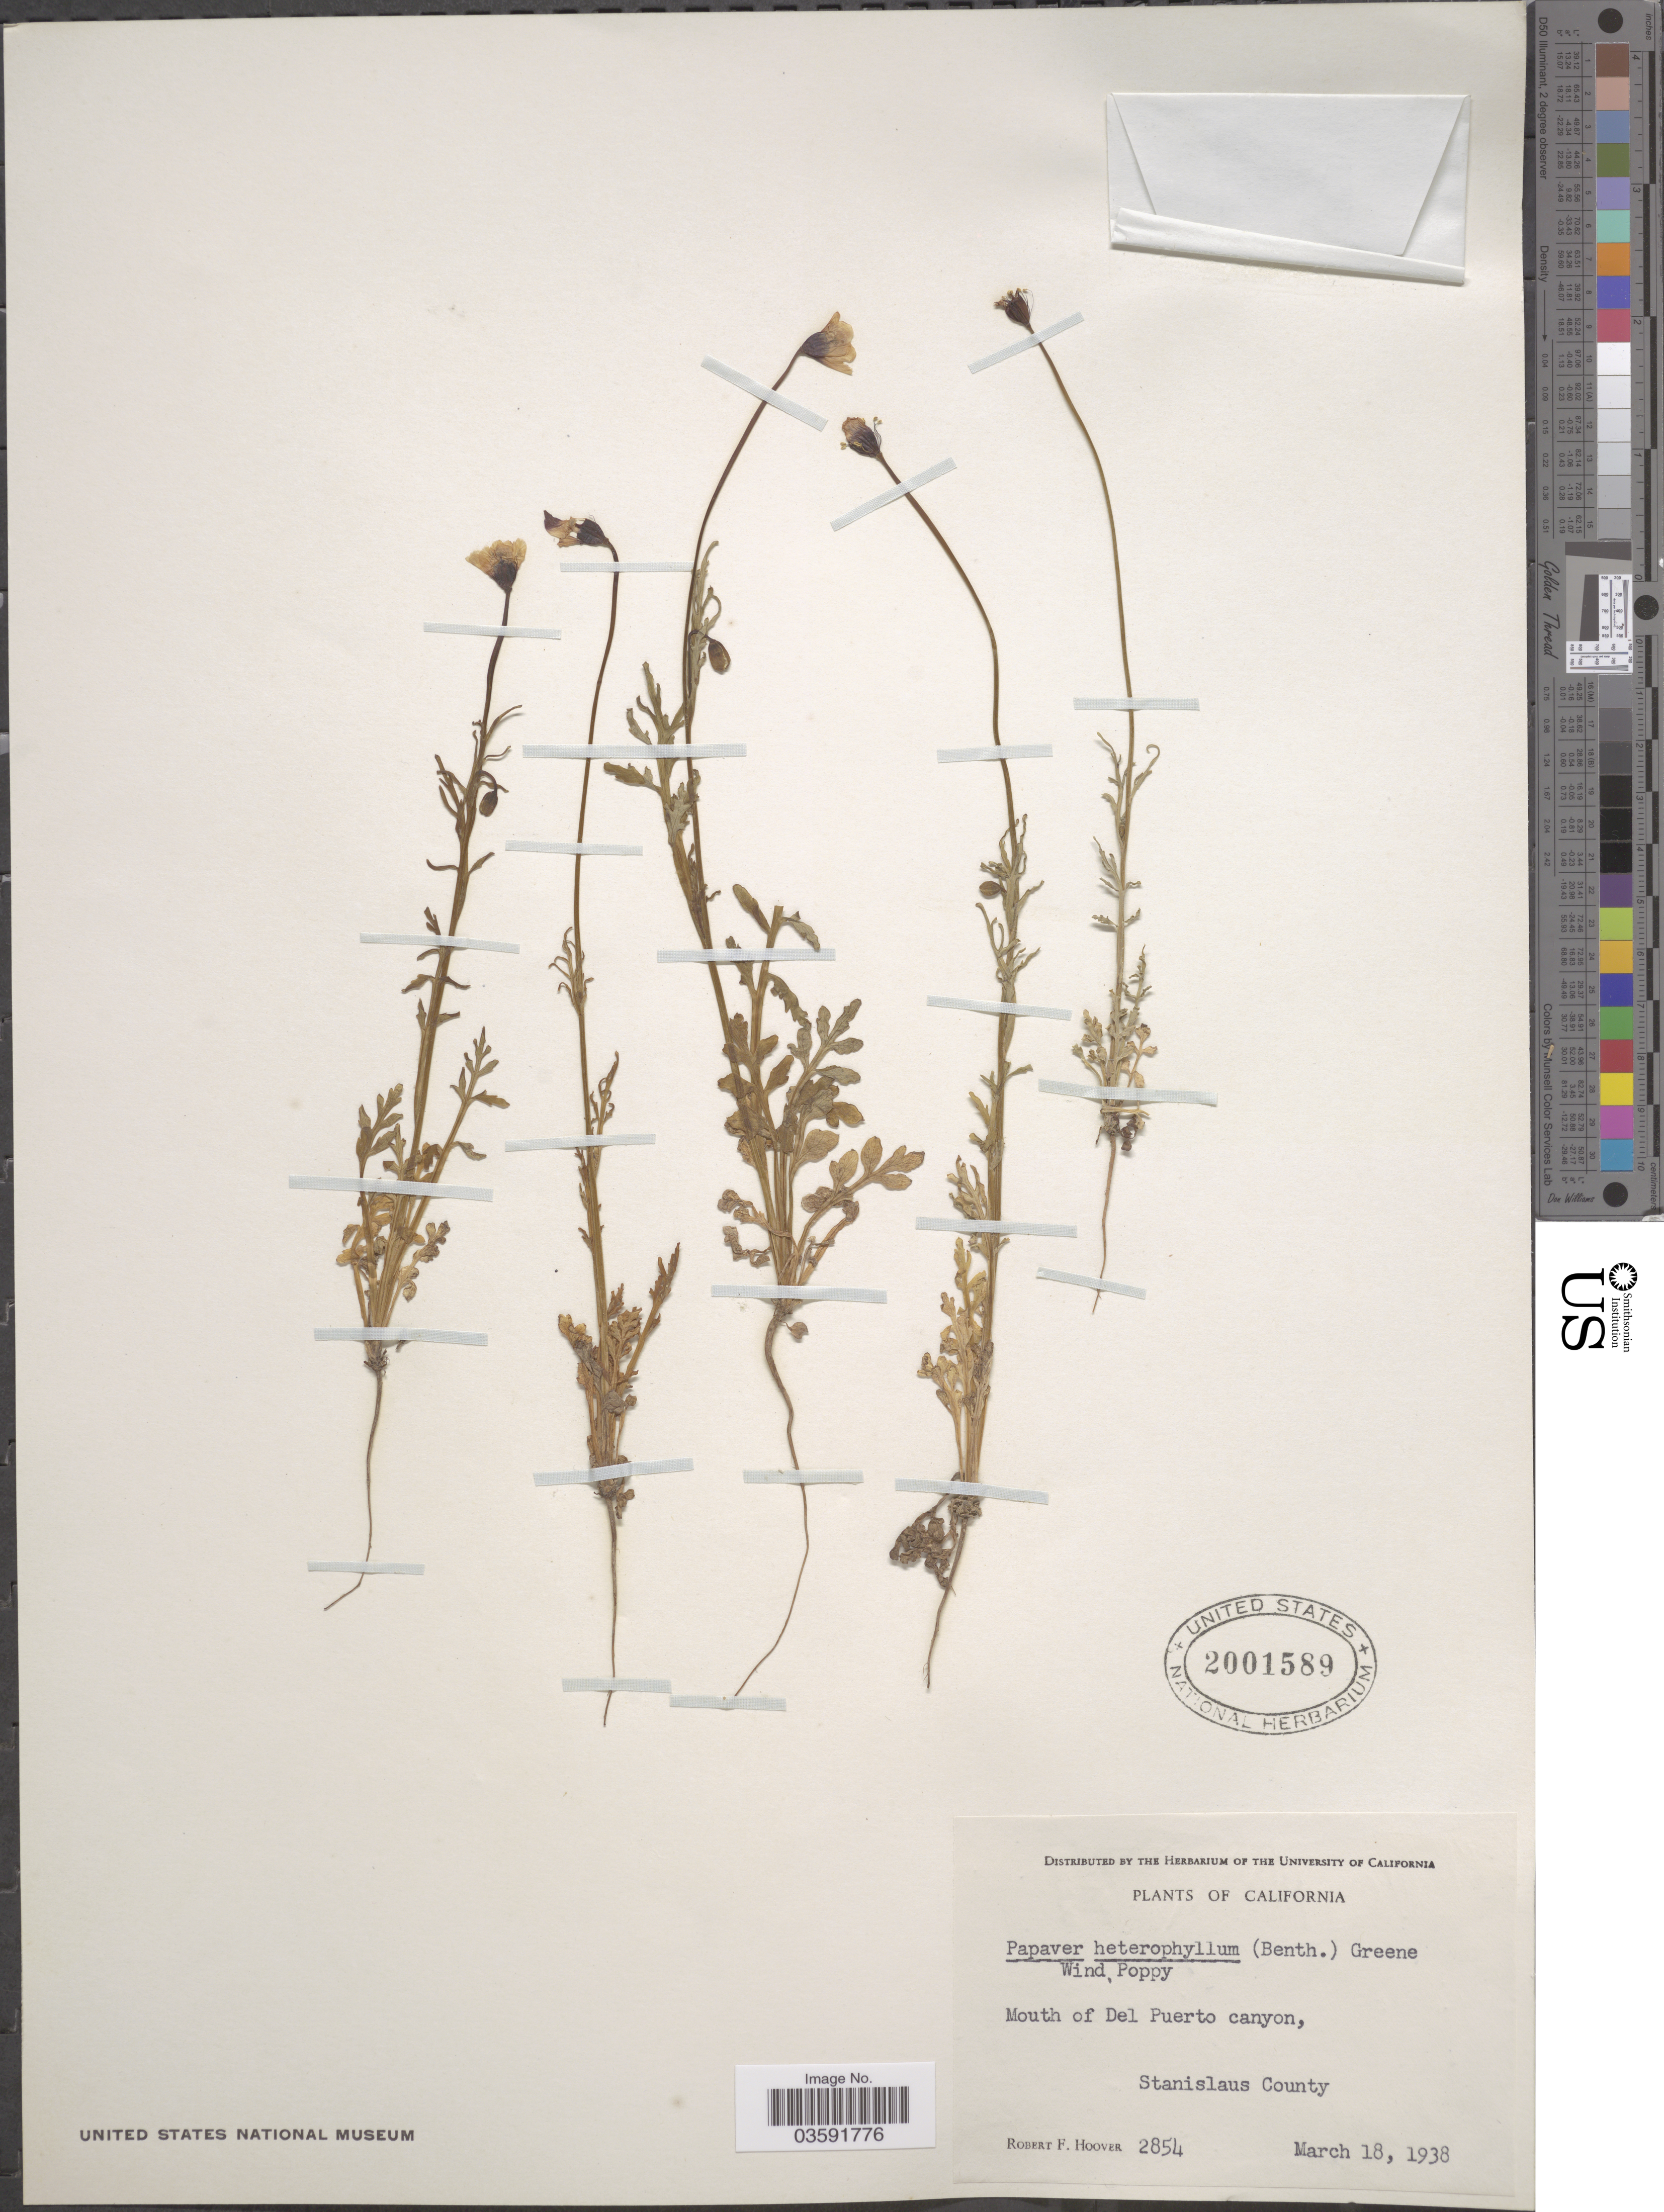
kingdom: Plantae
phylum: Tracheophyta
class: Magnoliopsida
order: Ranunculales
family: Papaveraceae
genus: Papaver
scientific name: Papaver heterophyllum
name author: (Benth.) Greene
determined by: Strong, M. T., (US), Smithsonian Institution - National Museum of Natural History (UNITED STATES)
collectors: R. F. Hoover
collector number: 2854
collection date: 1938-03-18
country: United States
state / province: California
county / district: Stanislaus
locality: Mouth of Del Puerto canyon, Stanislaus County.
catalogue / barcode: US 2001589